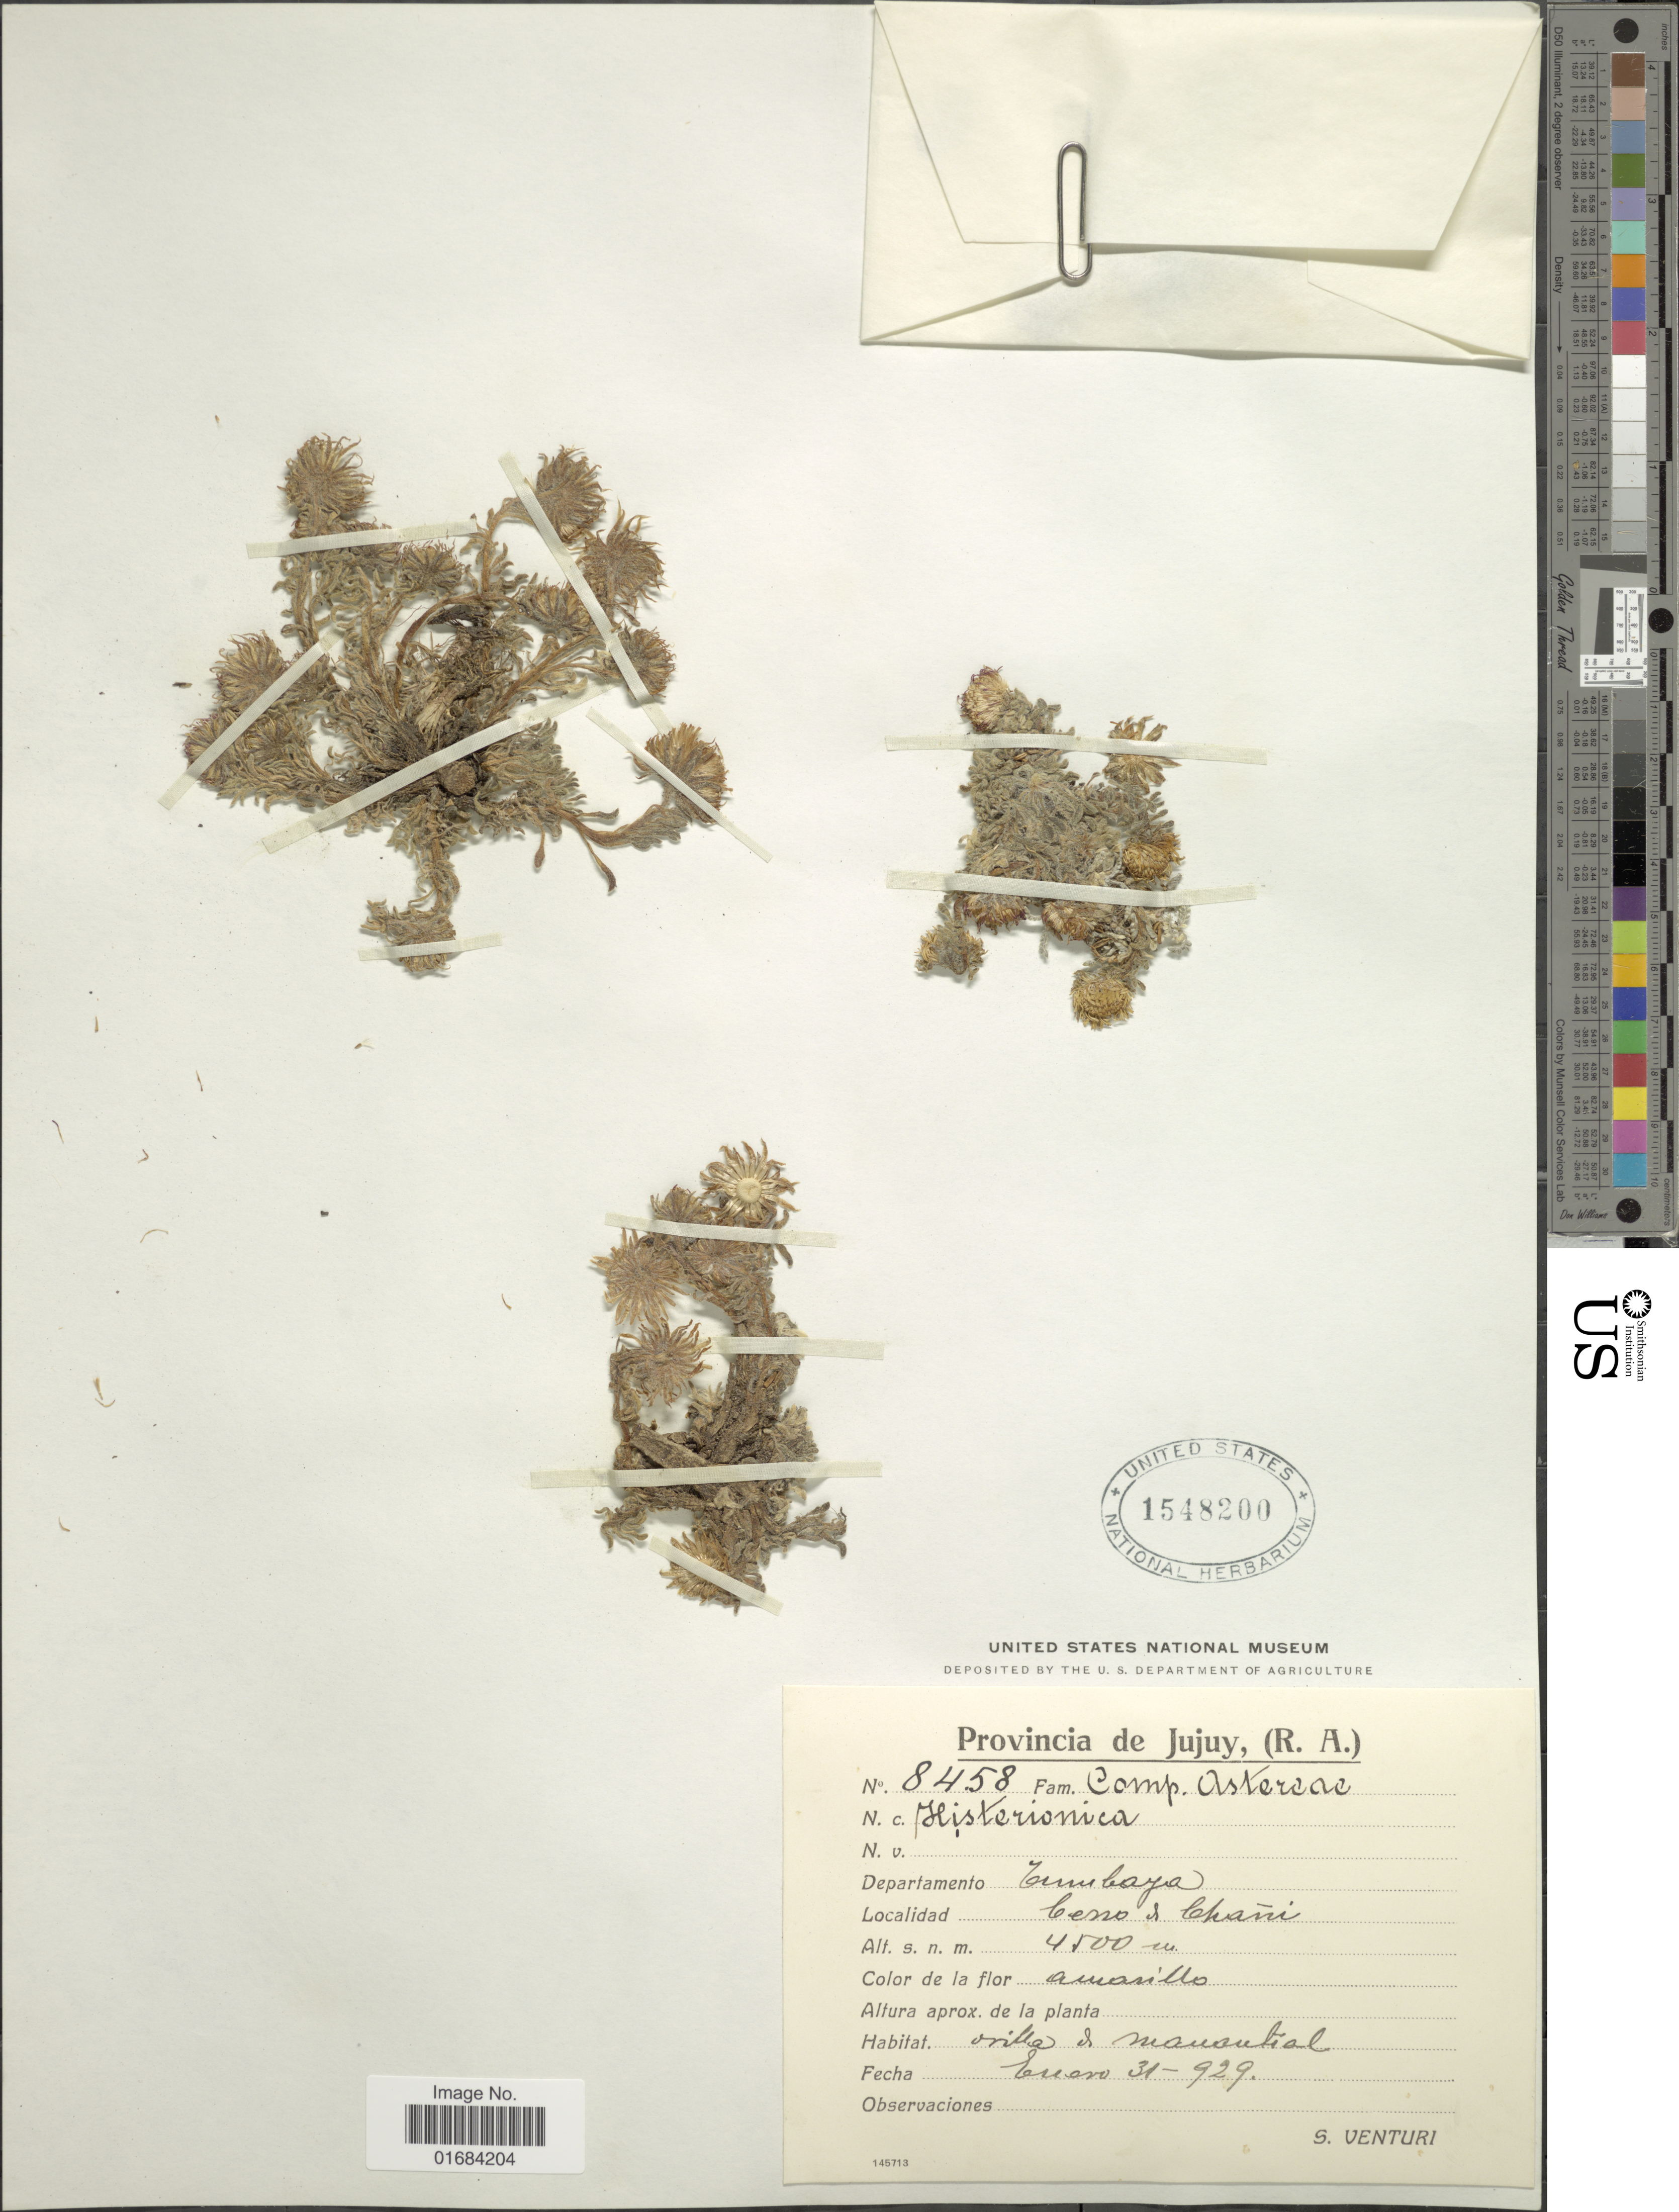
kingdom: Plantae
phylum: Tracheophyta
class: Magnoliopsida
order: Asterales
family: Asteraceae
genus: Hysterionica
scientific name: Hysterionica sp.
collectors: S. Venturi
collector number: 8458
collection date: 1929-01-31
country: Argentina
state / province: Jujuy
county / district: Tumbaya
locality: Cerro de Chañi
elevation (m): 4500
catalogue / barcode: US 1548200